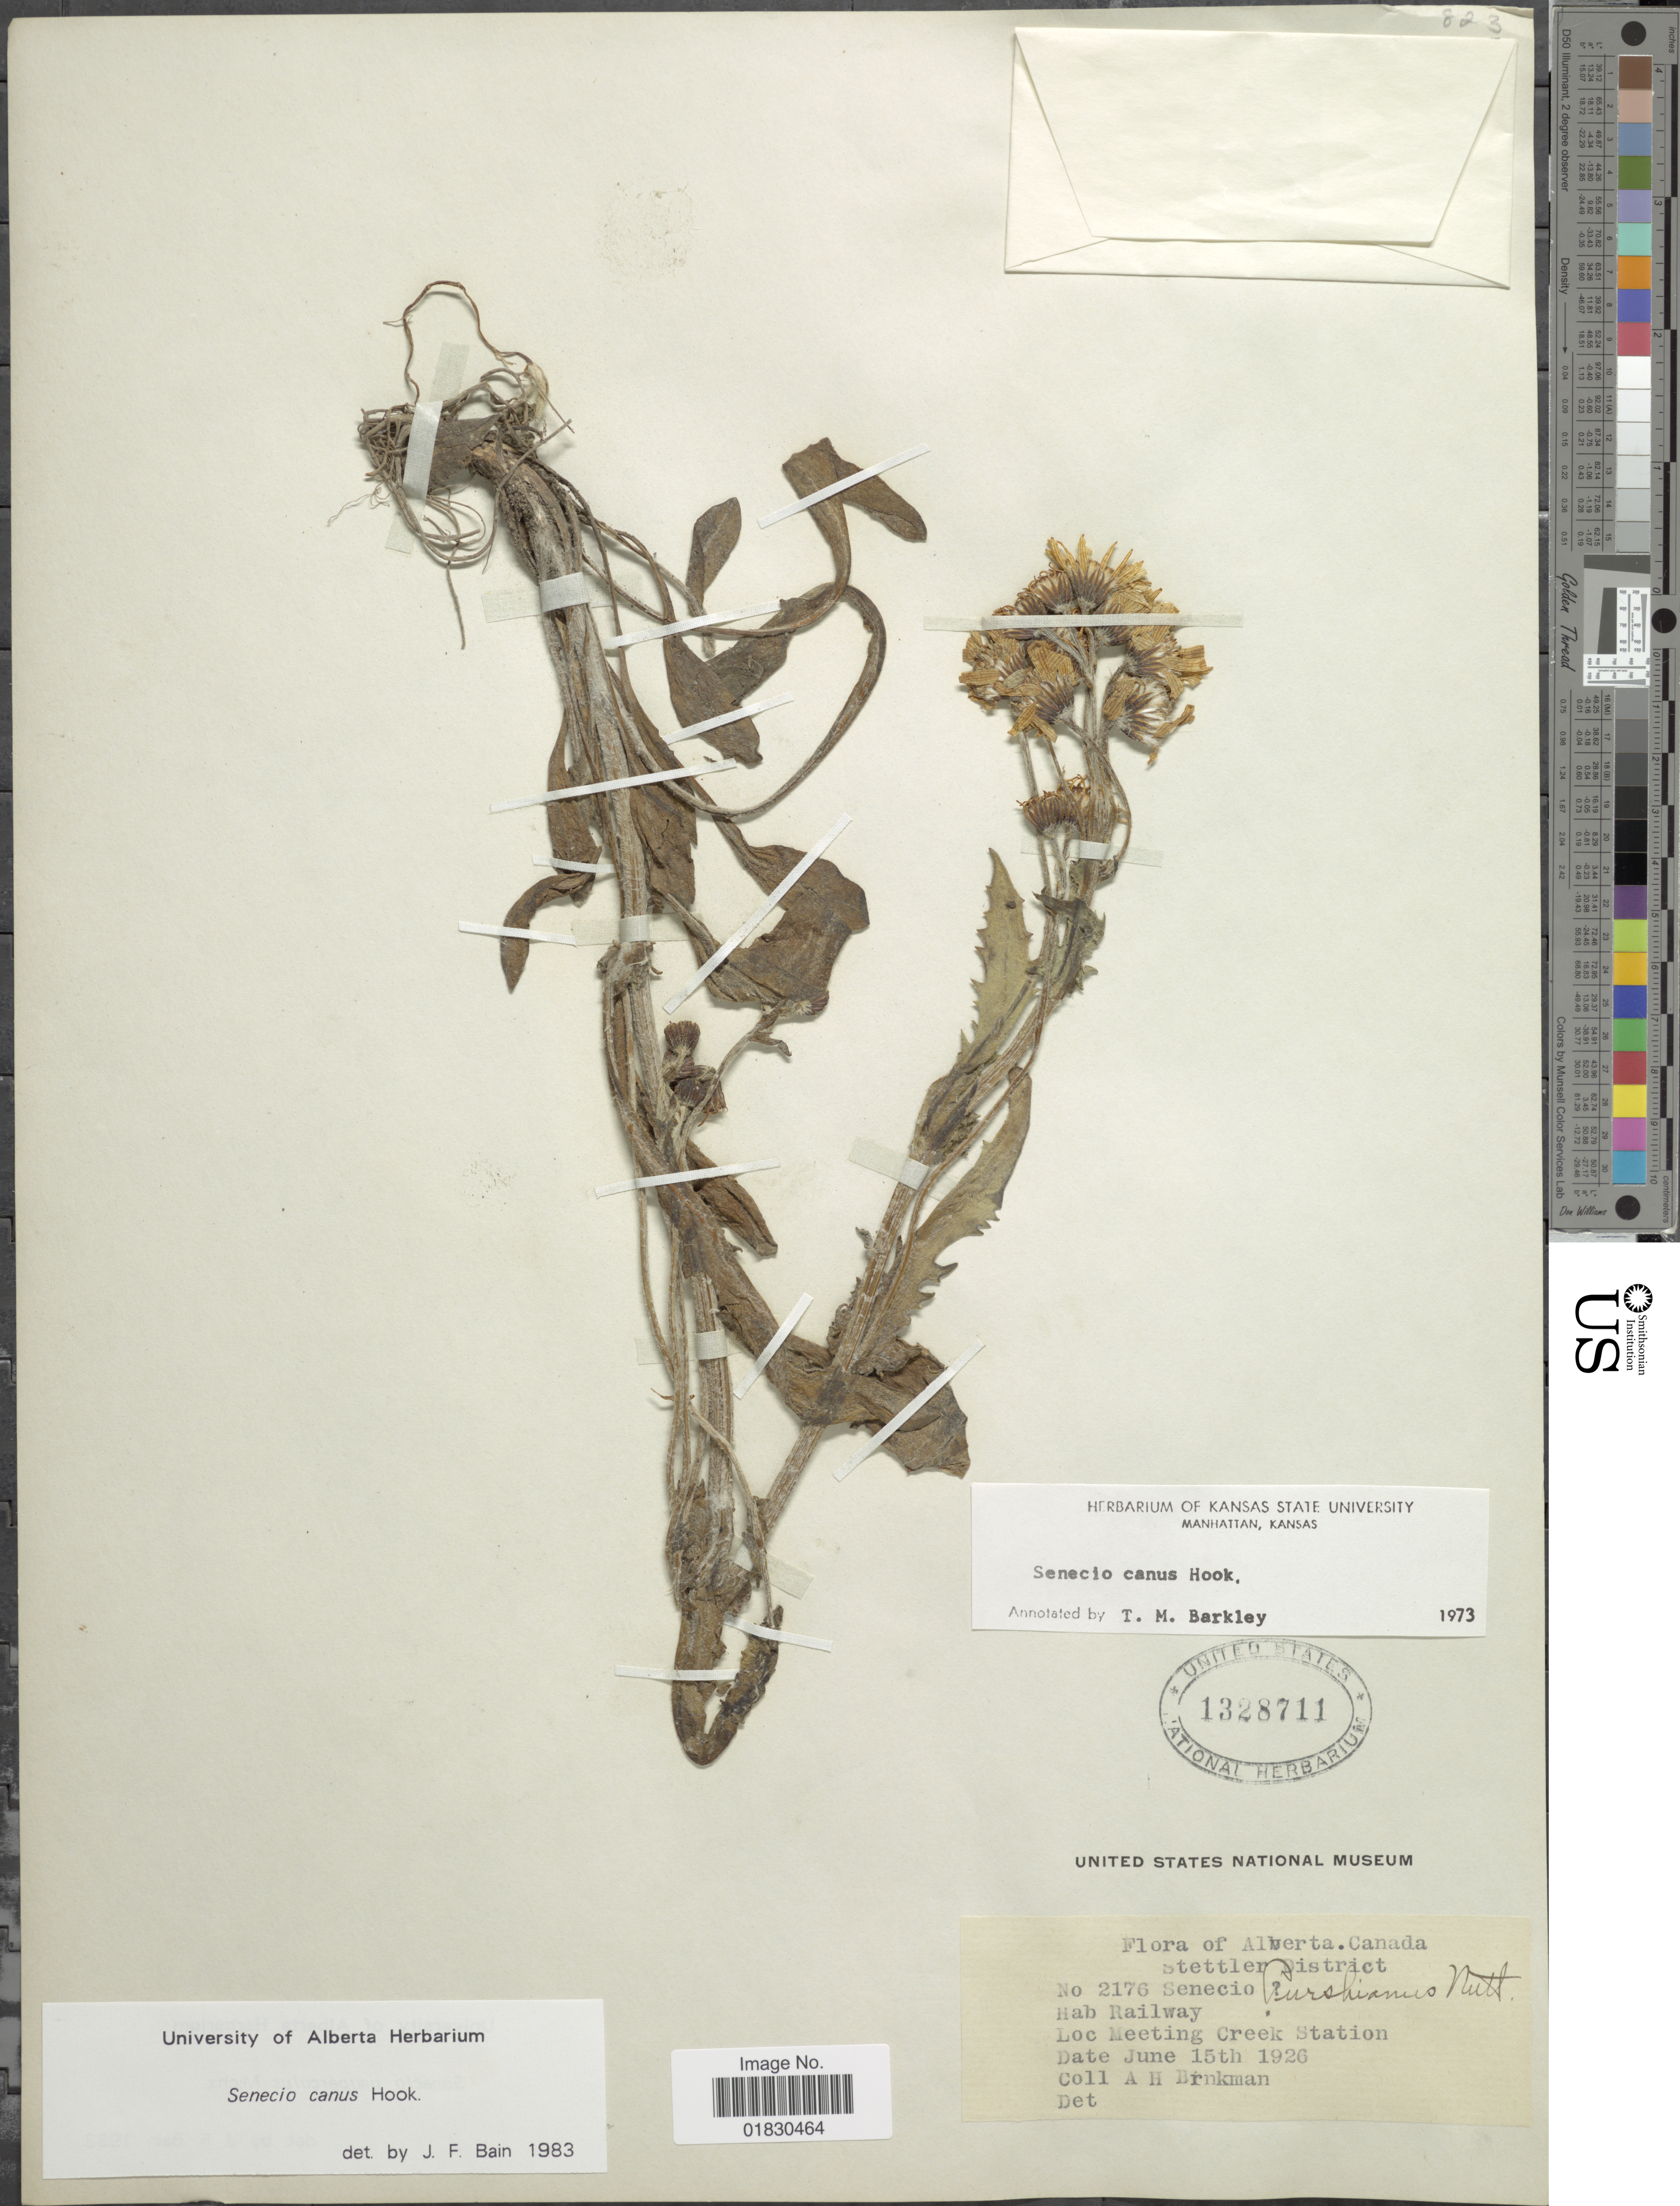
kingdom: Plantae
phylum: Tracheophyta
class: Magnoliopsida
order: Asterales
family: Asteraceae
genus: Packera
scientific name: Packera cana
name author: (Hook.) W.A. Weber & Á. Löve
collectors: A. Brinkman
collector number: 2176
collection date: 1926-06-15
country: Canada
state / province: Alberta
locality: Alberta, Canada, Stettler District, Meeting Creek Station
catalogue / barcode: US 1328711